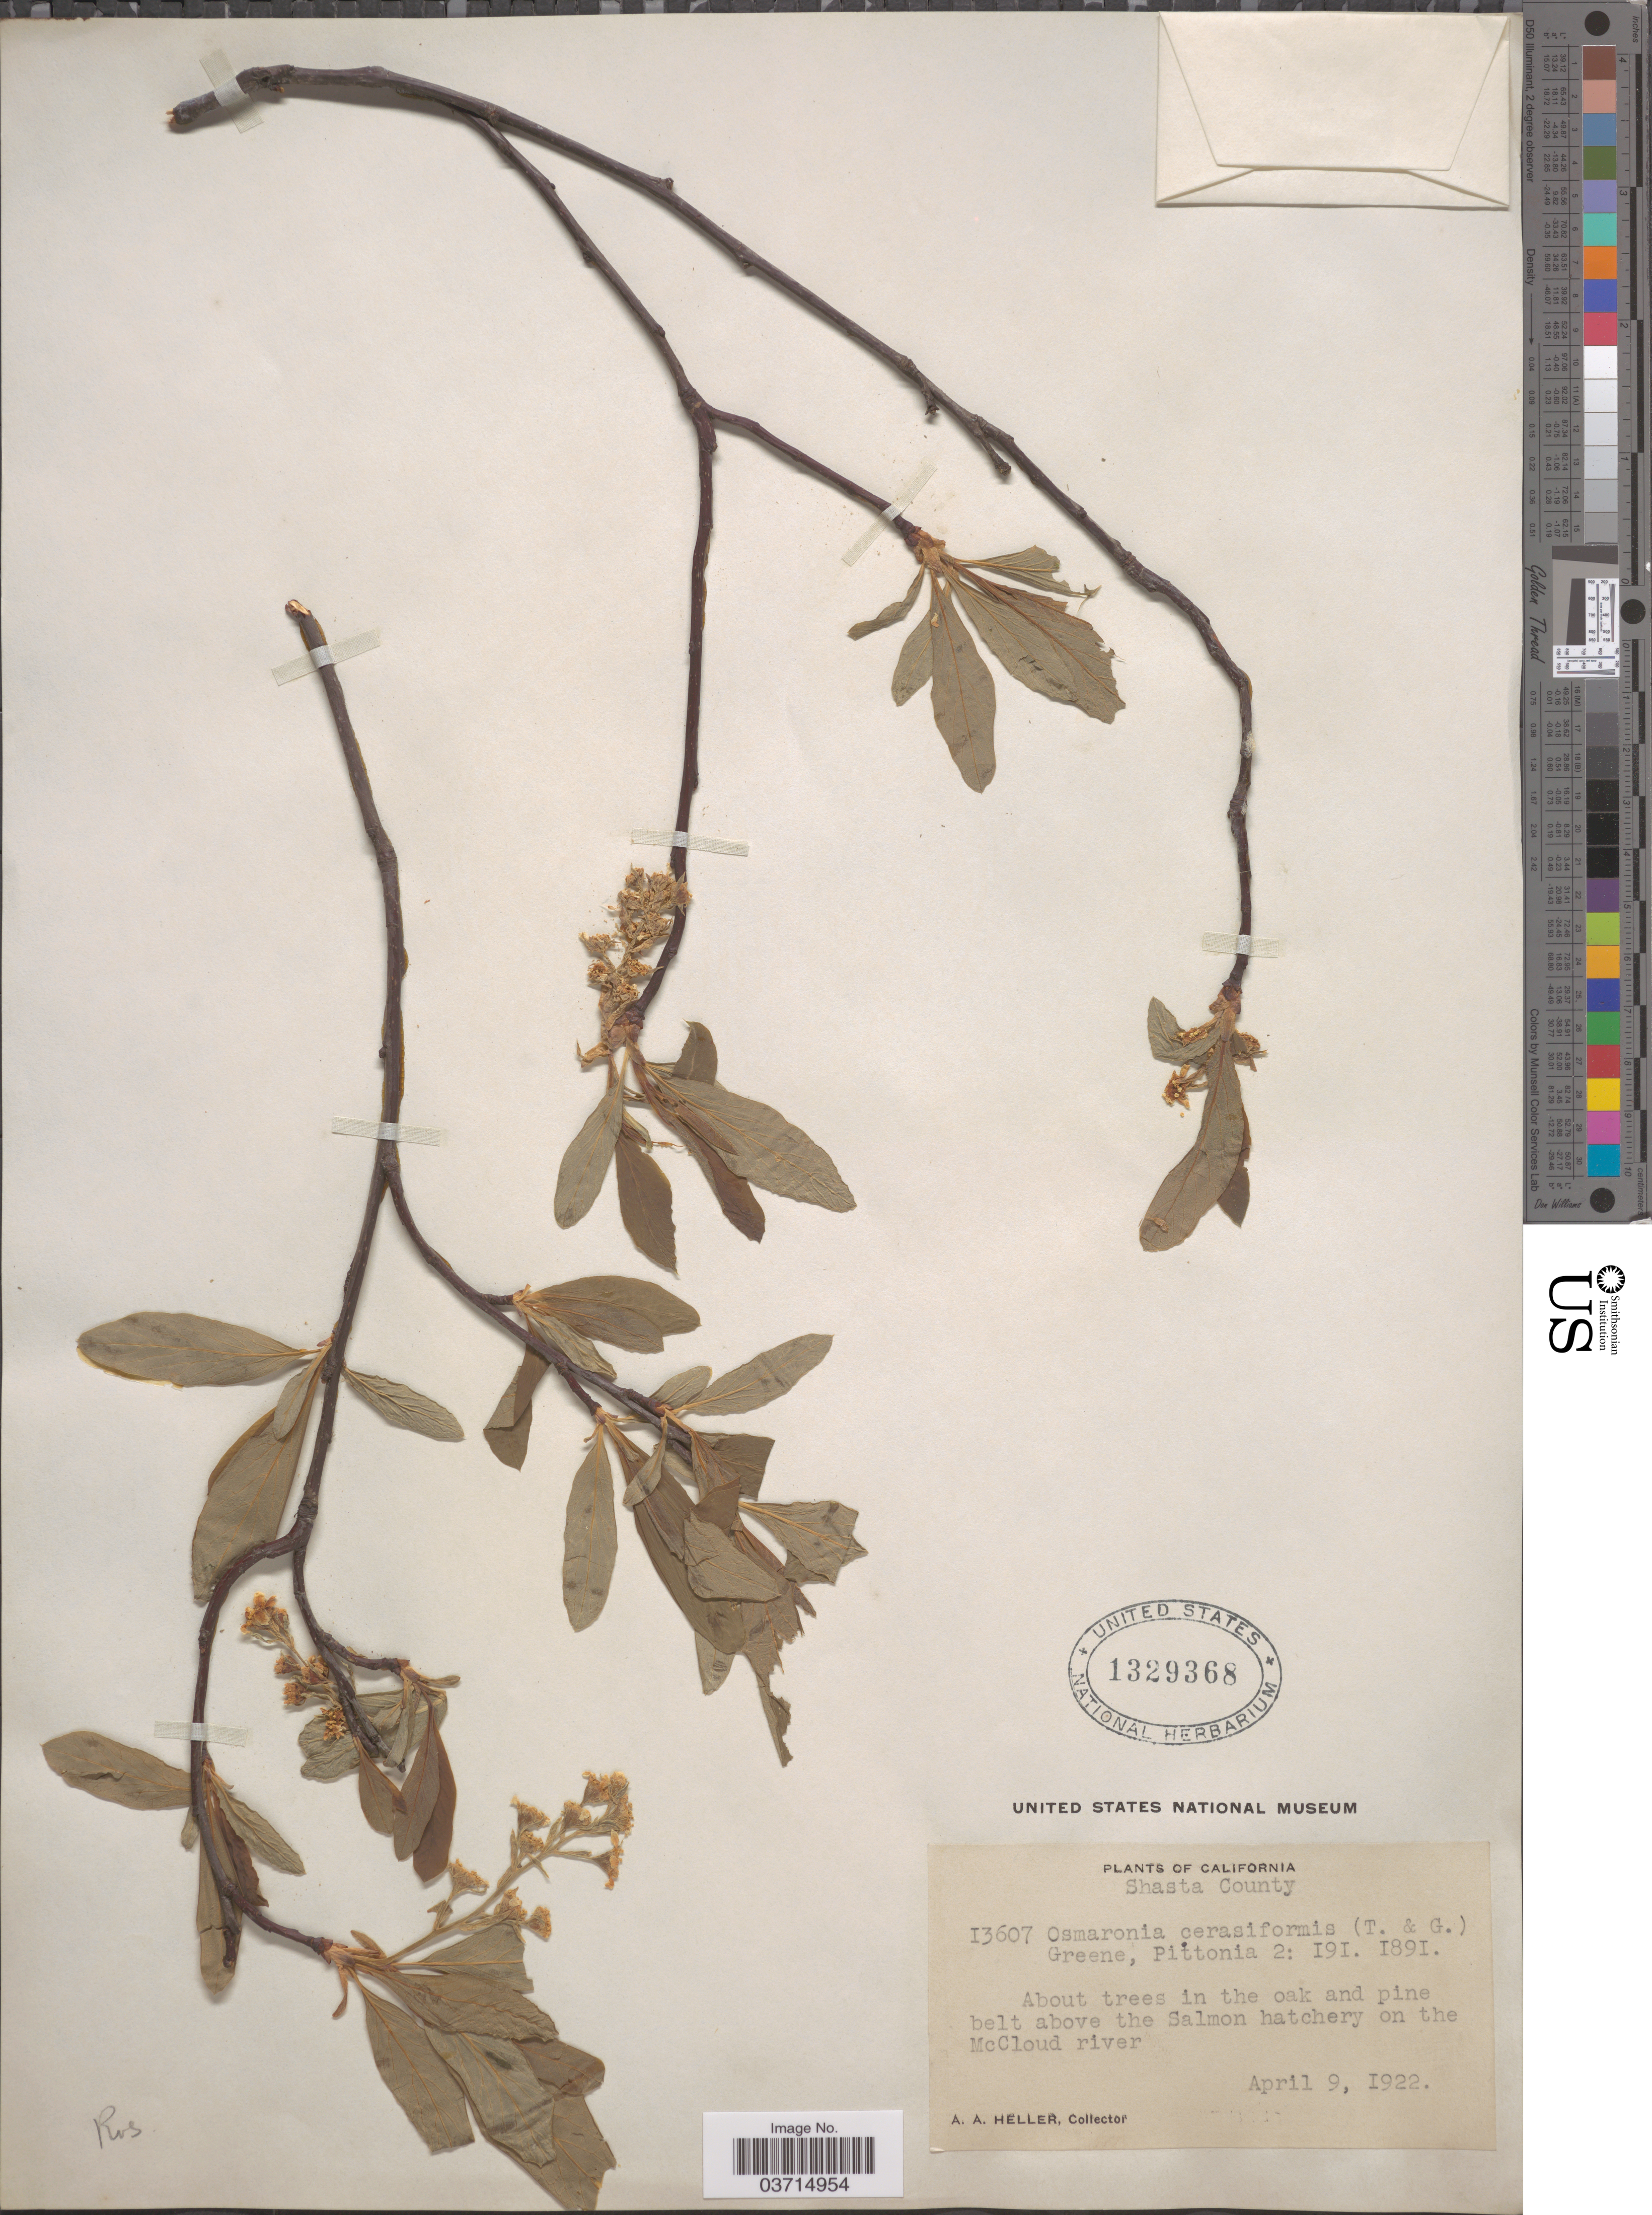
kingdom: Plantae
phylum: Tracheophyta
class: Magnoliopsida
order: Rosales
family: Rosaceae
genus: Oemleria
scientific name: Oemleria cerasiformis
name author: (Torr. & A. Gray ex Hook. & Arn.) J.W. Landon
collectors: A. A. Heller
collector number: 13607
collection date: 1922-04-09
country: United States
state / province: California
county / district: Shasta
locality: Shasta County. Above the Salmon hatchery on the McCloud river.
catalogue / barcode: US 1329368